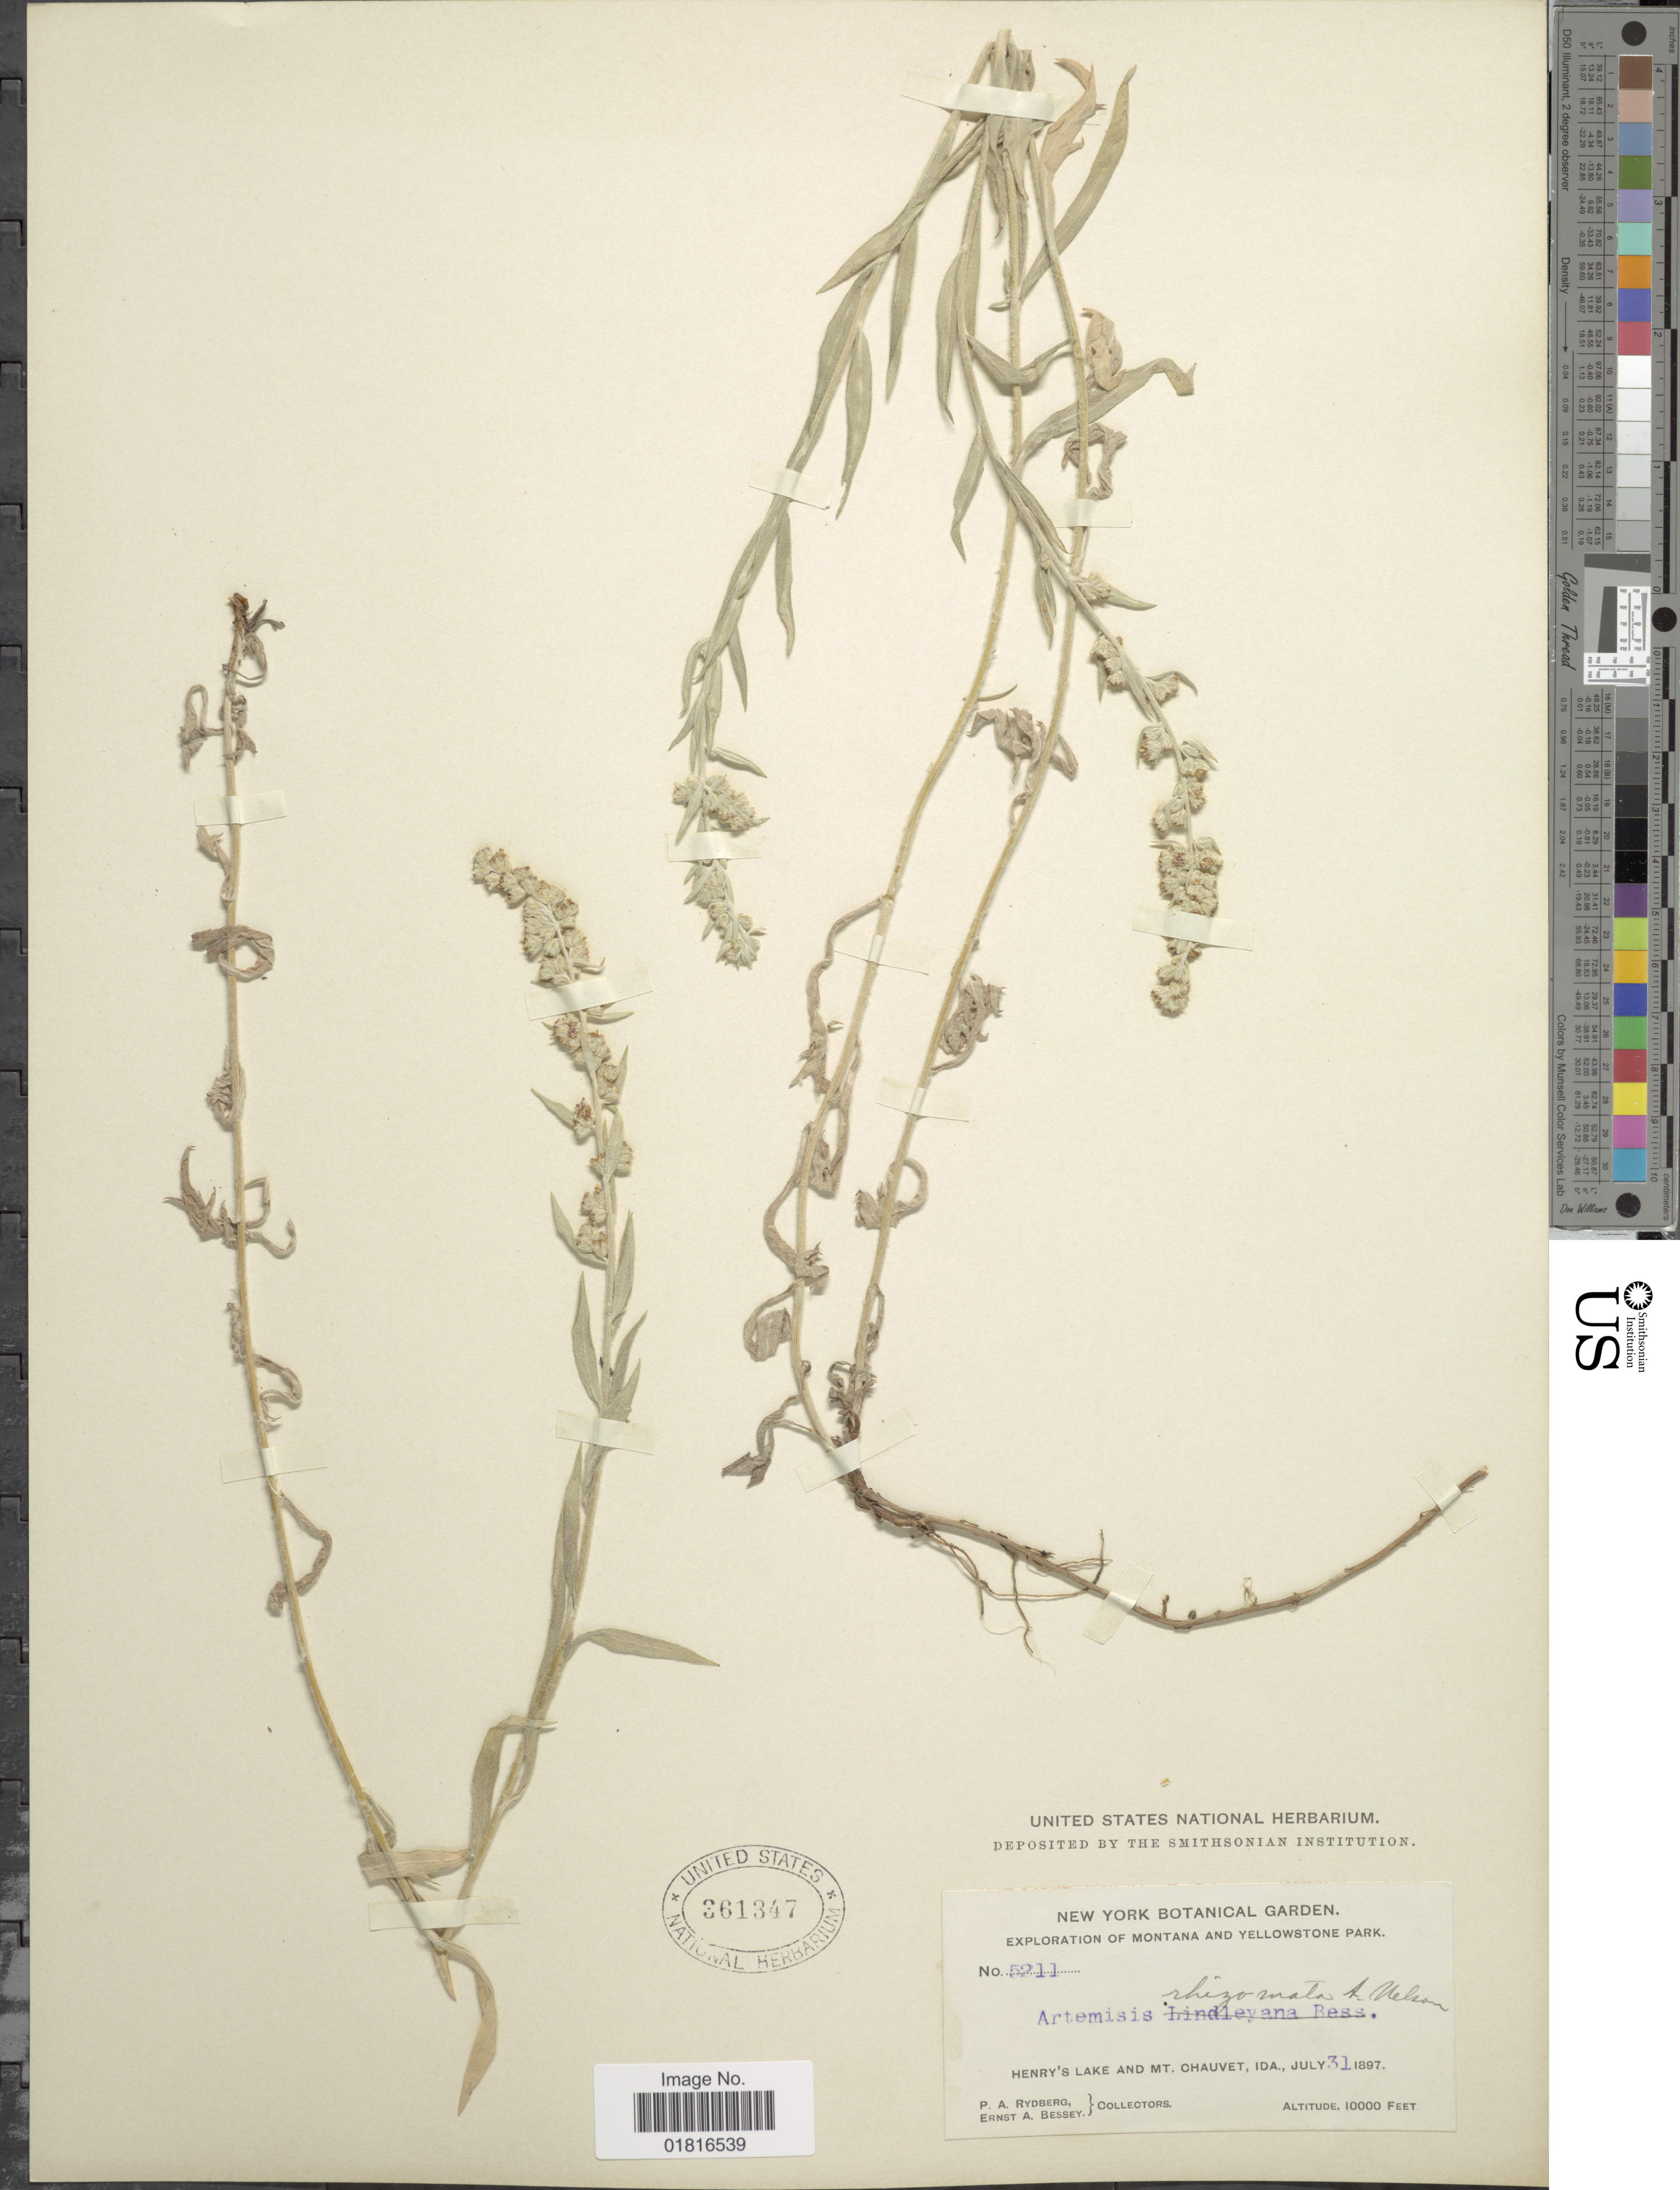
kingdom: Plantae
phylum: Tracheophyta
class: Magnoliopsida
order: Asterales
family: Asteraceae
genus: Artemisia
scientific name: Artemisia pabularis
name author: (A. Nelson) Rydb.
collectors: P. A. Rydberg & E. A. Bessey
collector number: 5211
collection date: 1897-07-31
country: United States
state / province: Idaho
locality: Montana and Yellowstone Park, henry's Lake and Mt Chaivet, Ida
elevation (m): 3048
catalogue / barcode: US 361347